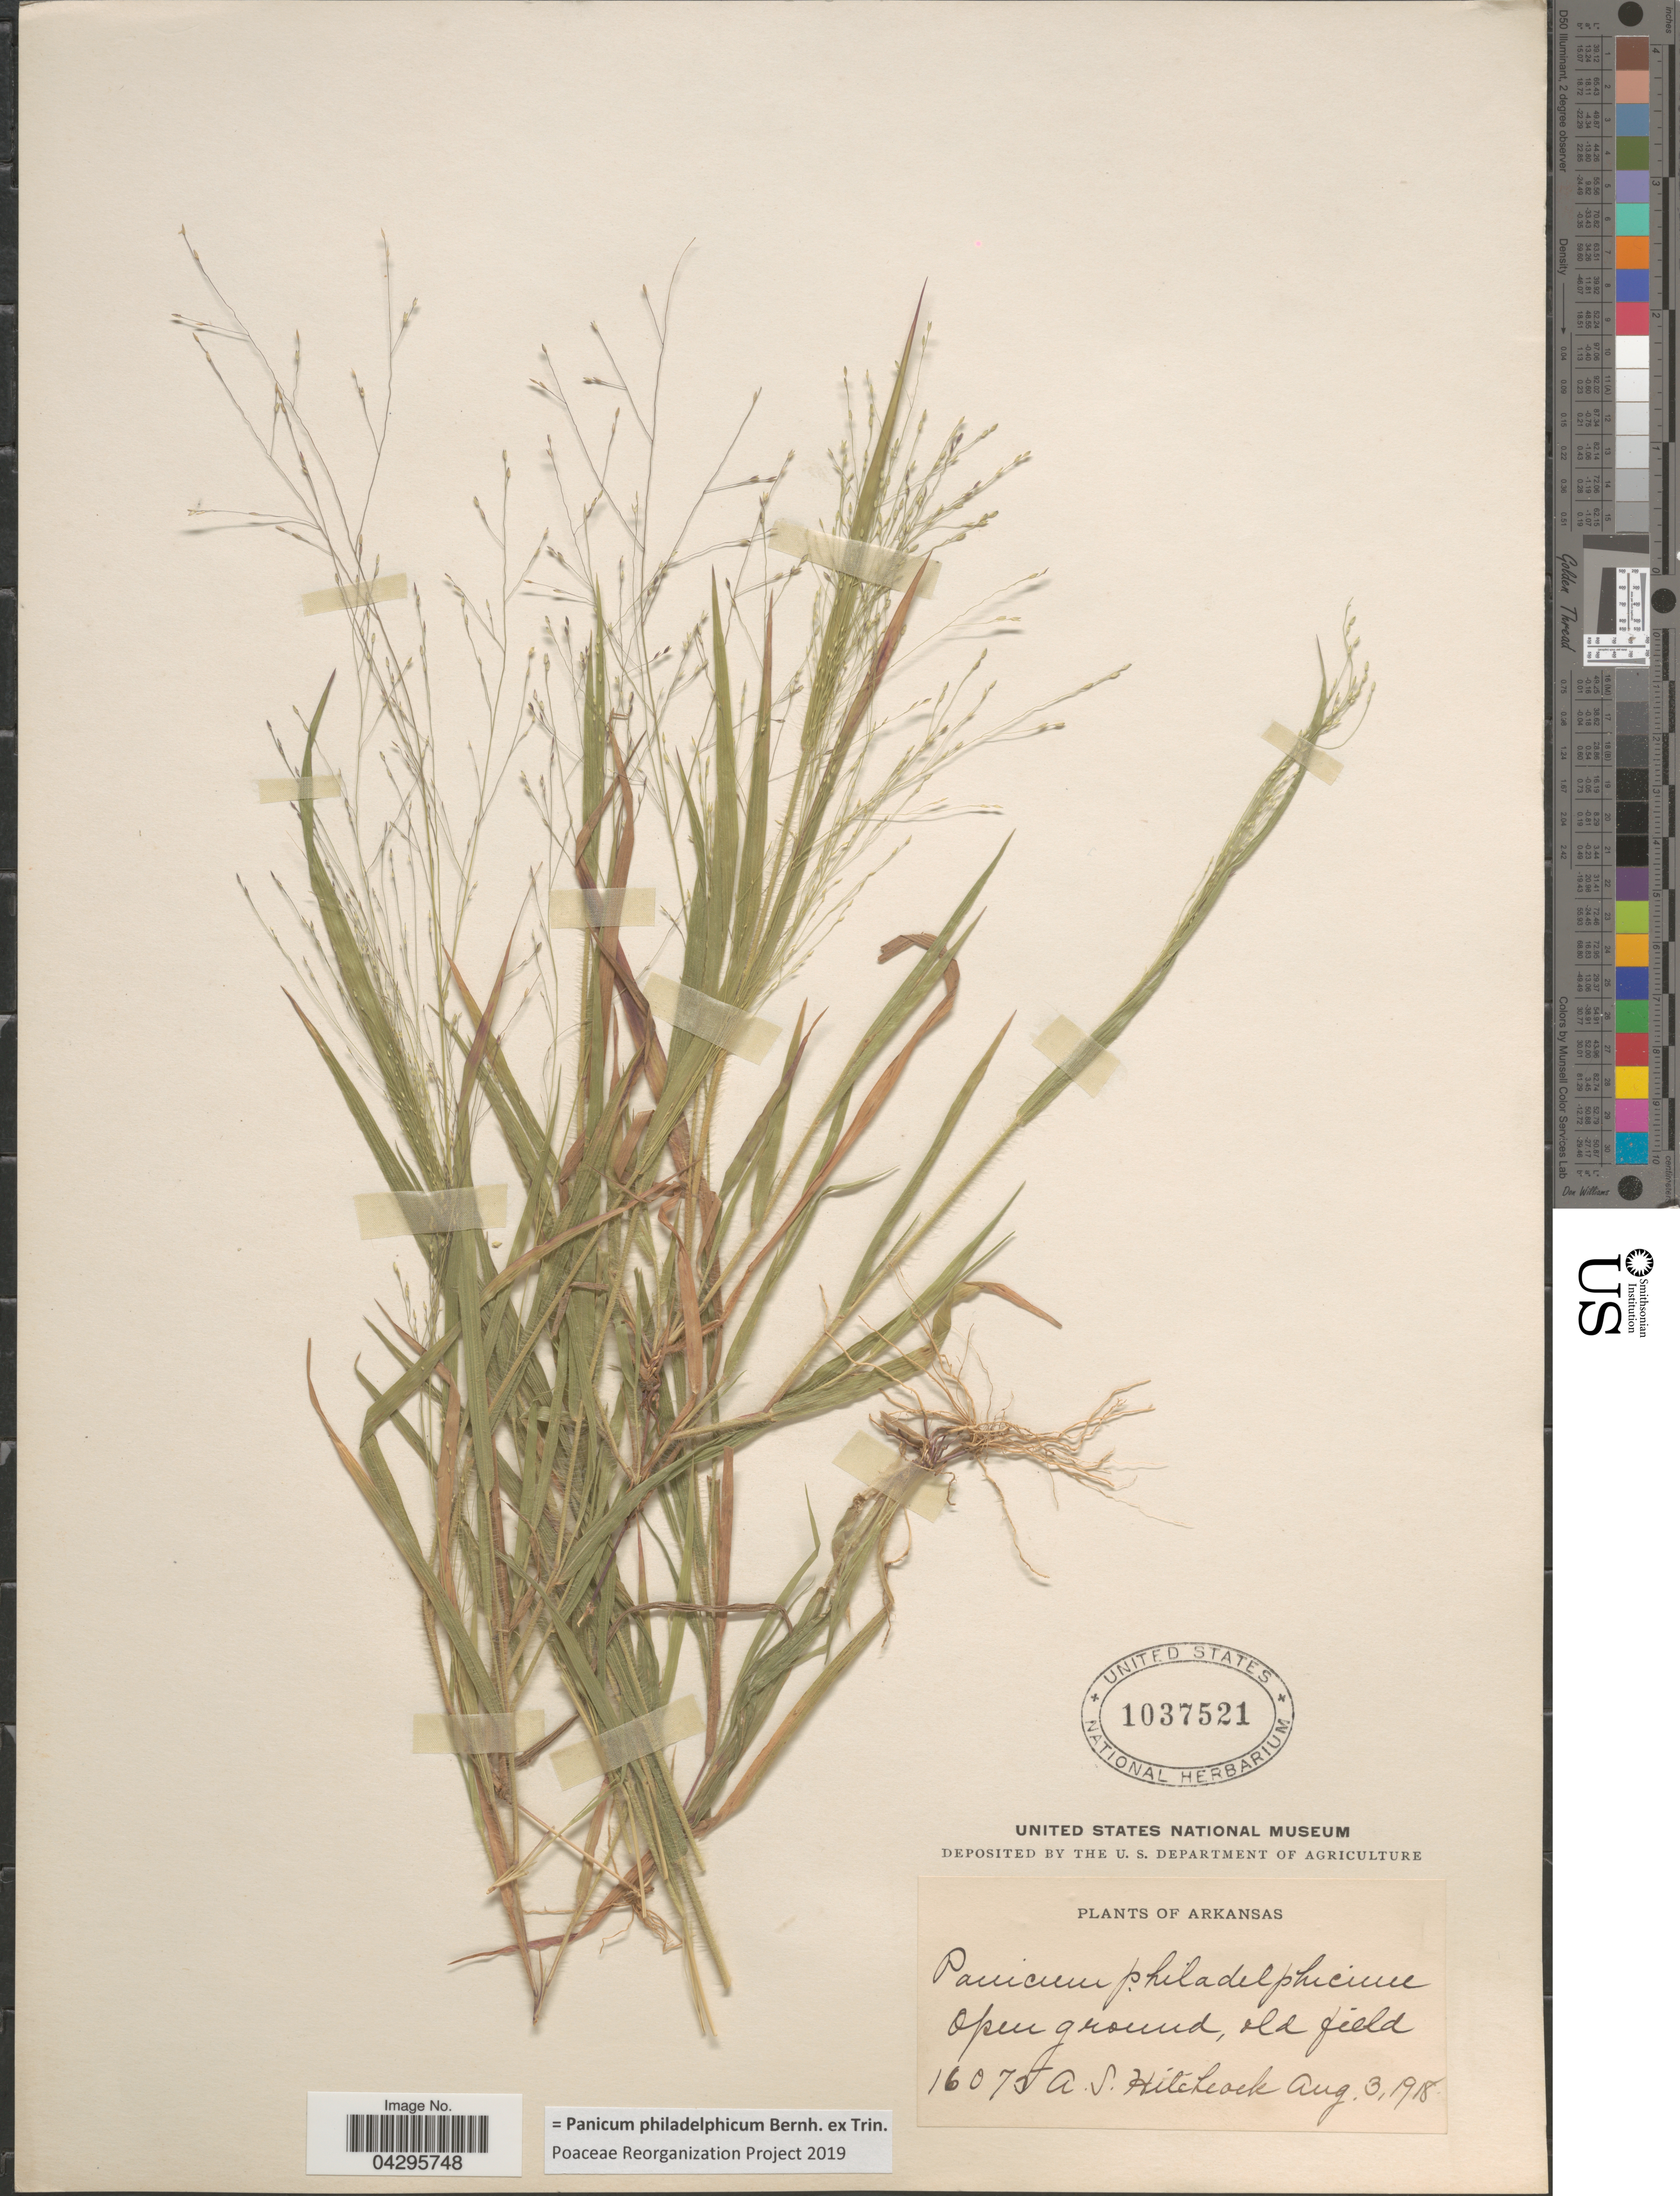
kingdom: Plantae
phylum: Tracheophyta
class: Liliopsida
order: Poales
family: Poaceae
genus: Panicum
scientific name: Panicum philadelphicum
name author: Bernh. ex Trin.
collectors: A. S. Hitchcock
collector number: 16075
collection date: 1918-08-03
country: United States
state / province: Arkansas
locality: Open ground, old field.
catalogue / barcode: US 1037521